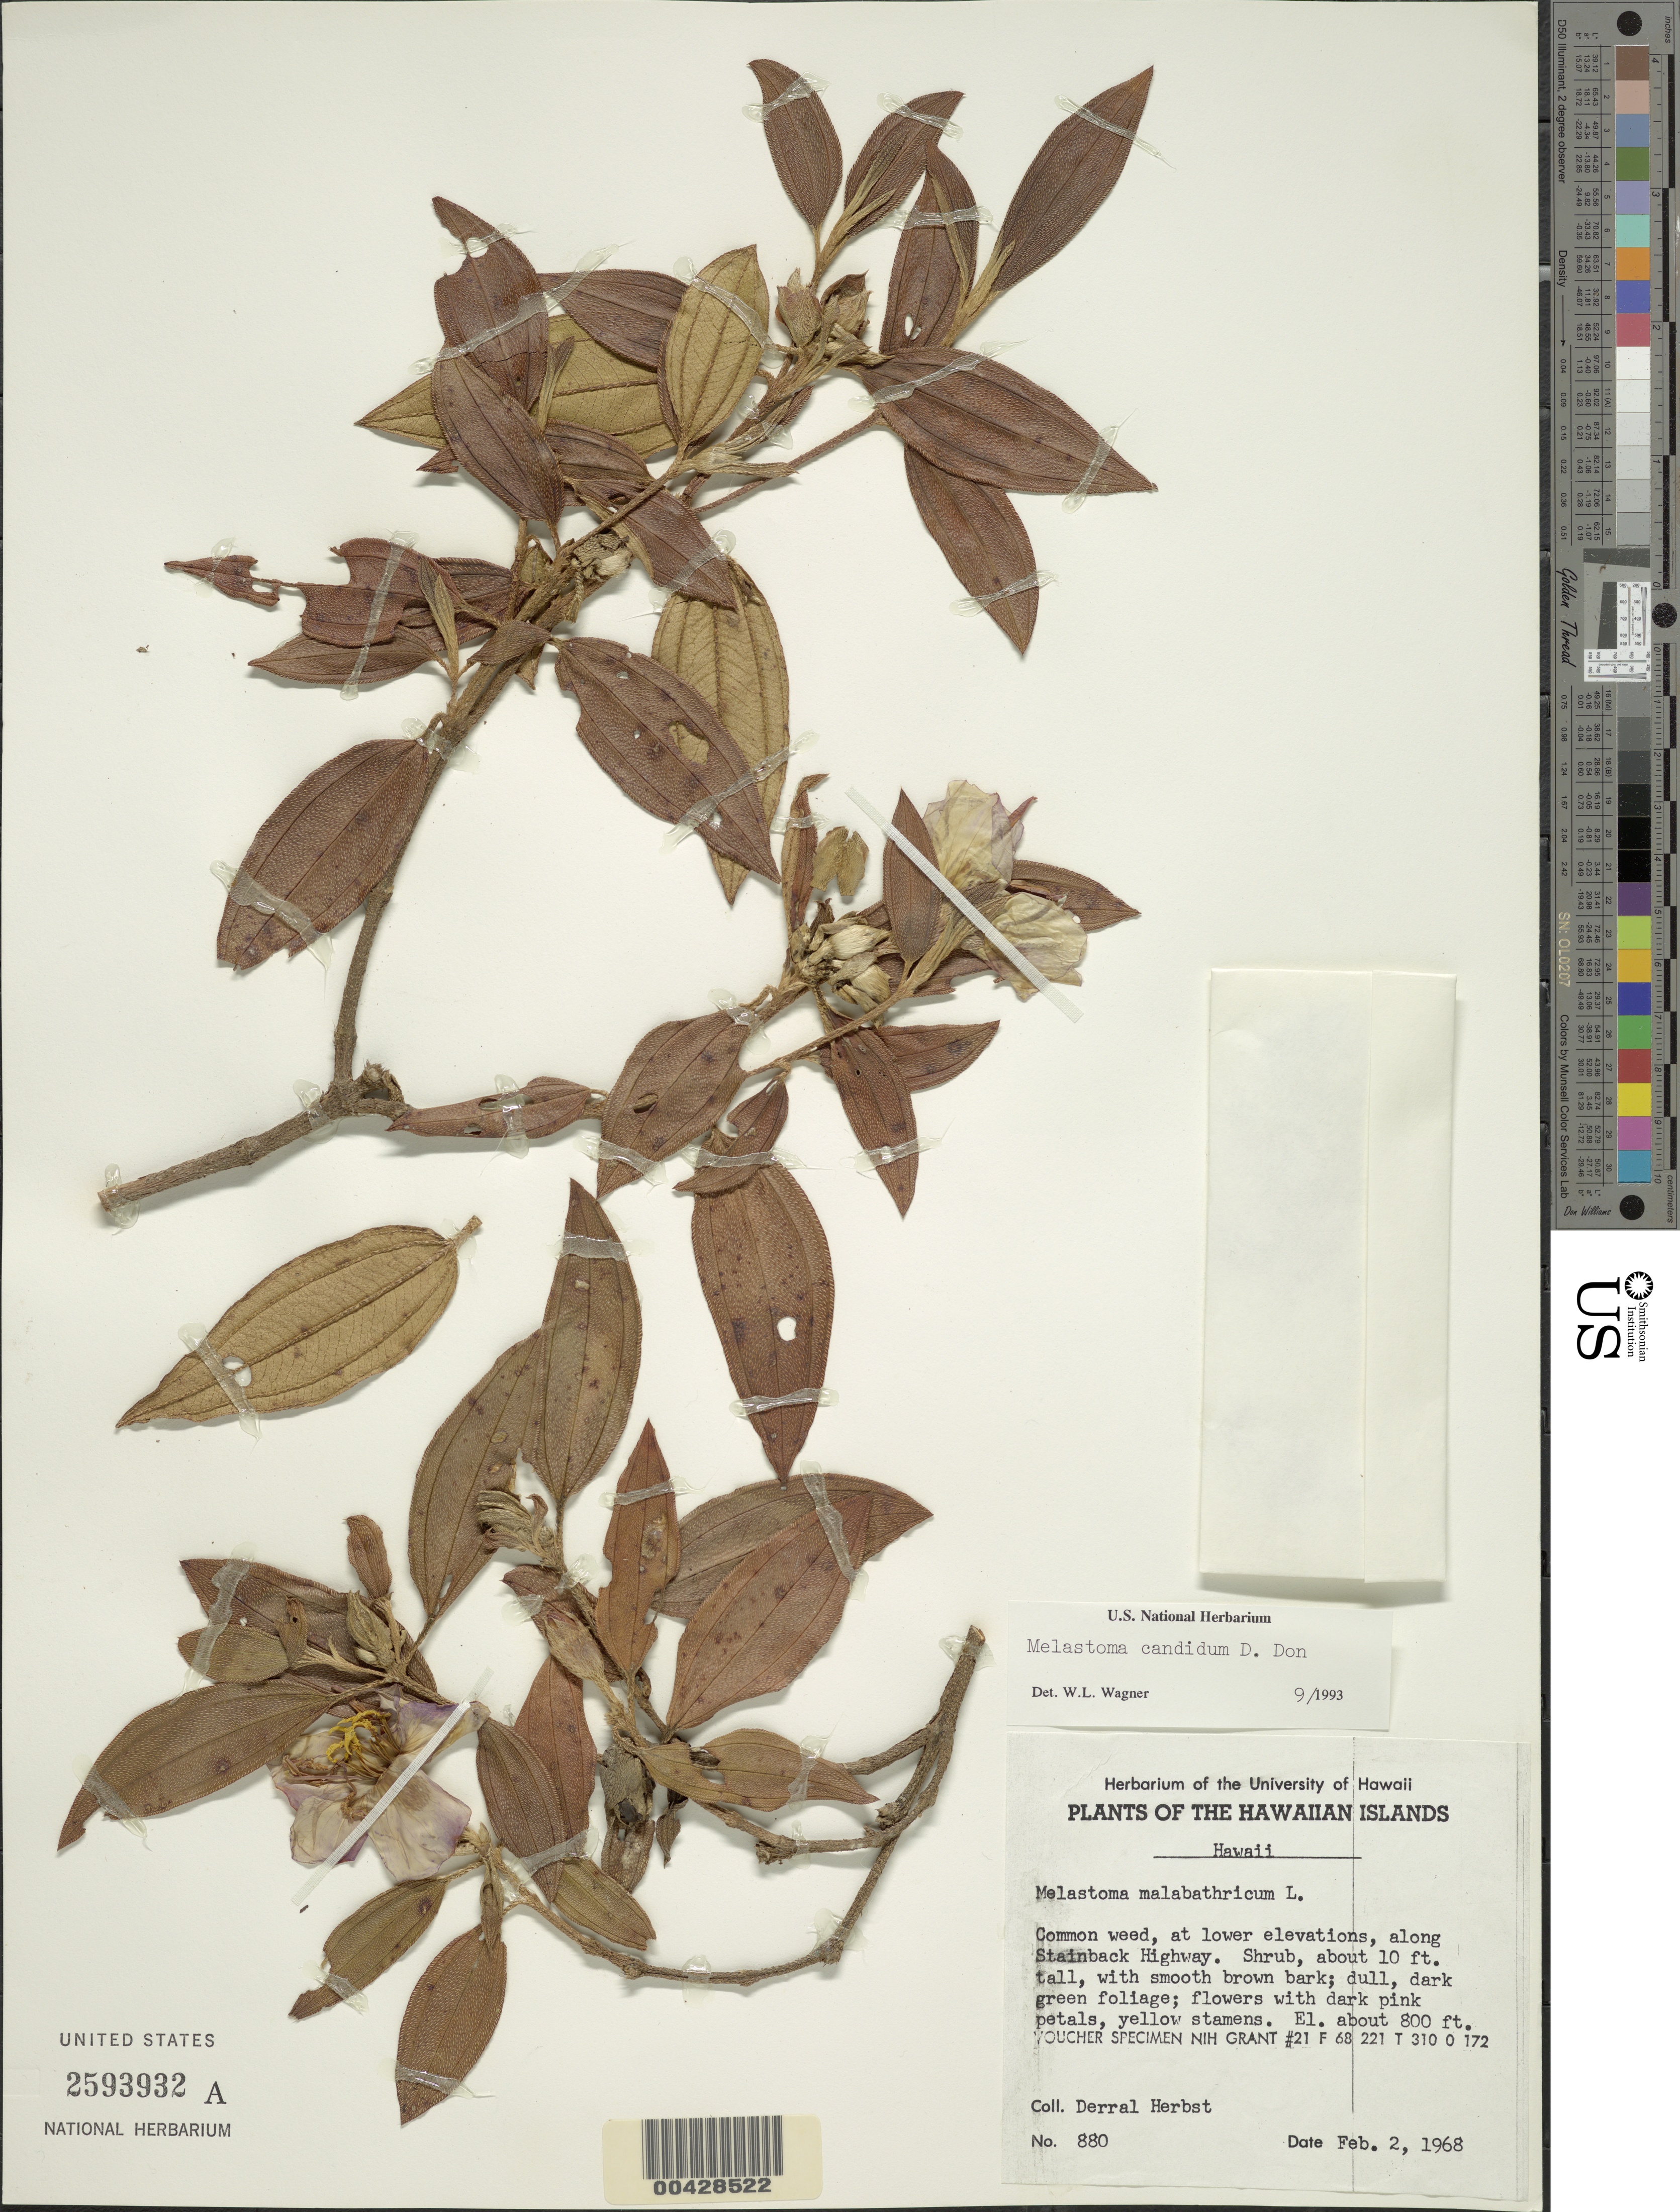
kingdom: Plantae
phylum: Tracheophyta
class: Magnoliopsida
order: Myrtales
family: Melastomataceae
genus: Melastoma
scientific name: Melastoma septemnervium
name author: Lour.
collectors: D. R. Herbst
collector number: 880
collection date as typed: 2 Feb 1968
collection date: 1968-02-02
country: United States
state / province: Hawaii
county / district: Hawaii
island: Hawaii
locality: Along Stainback Highway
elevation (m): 244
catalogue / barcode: US 2593932A